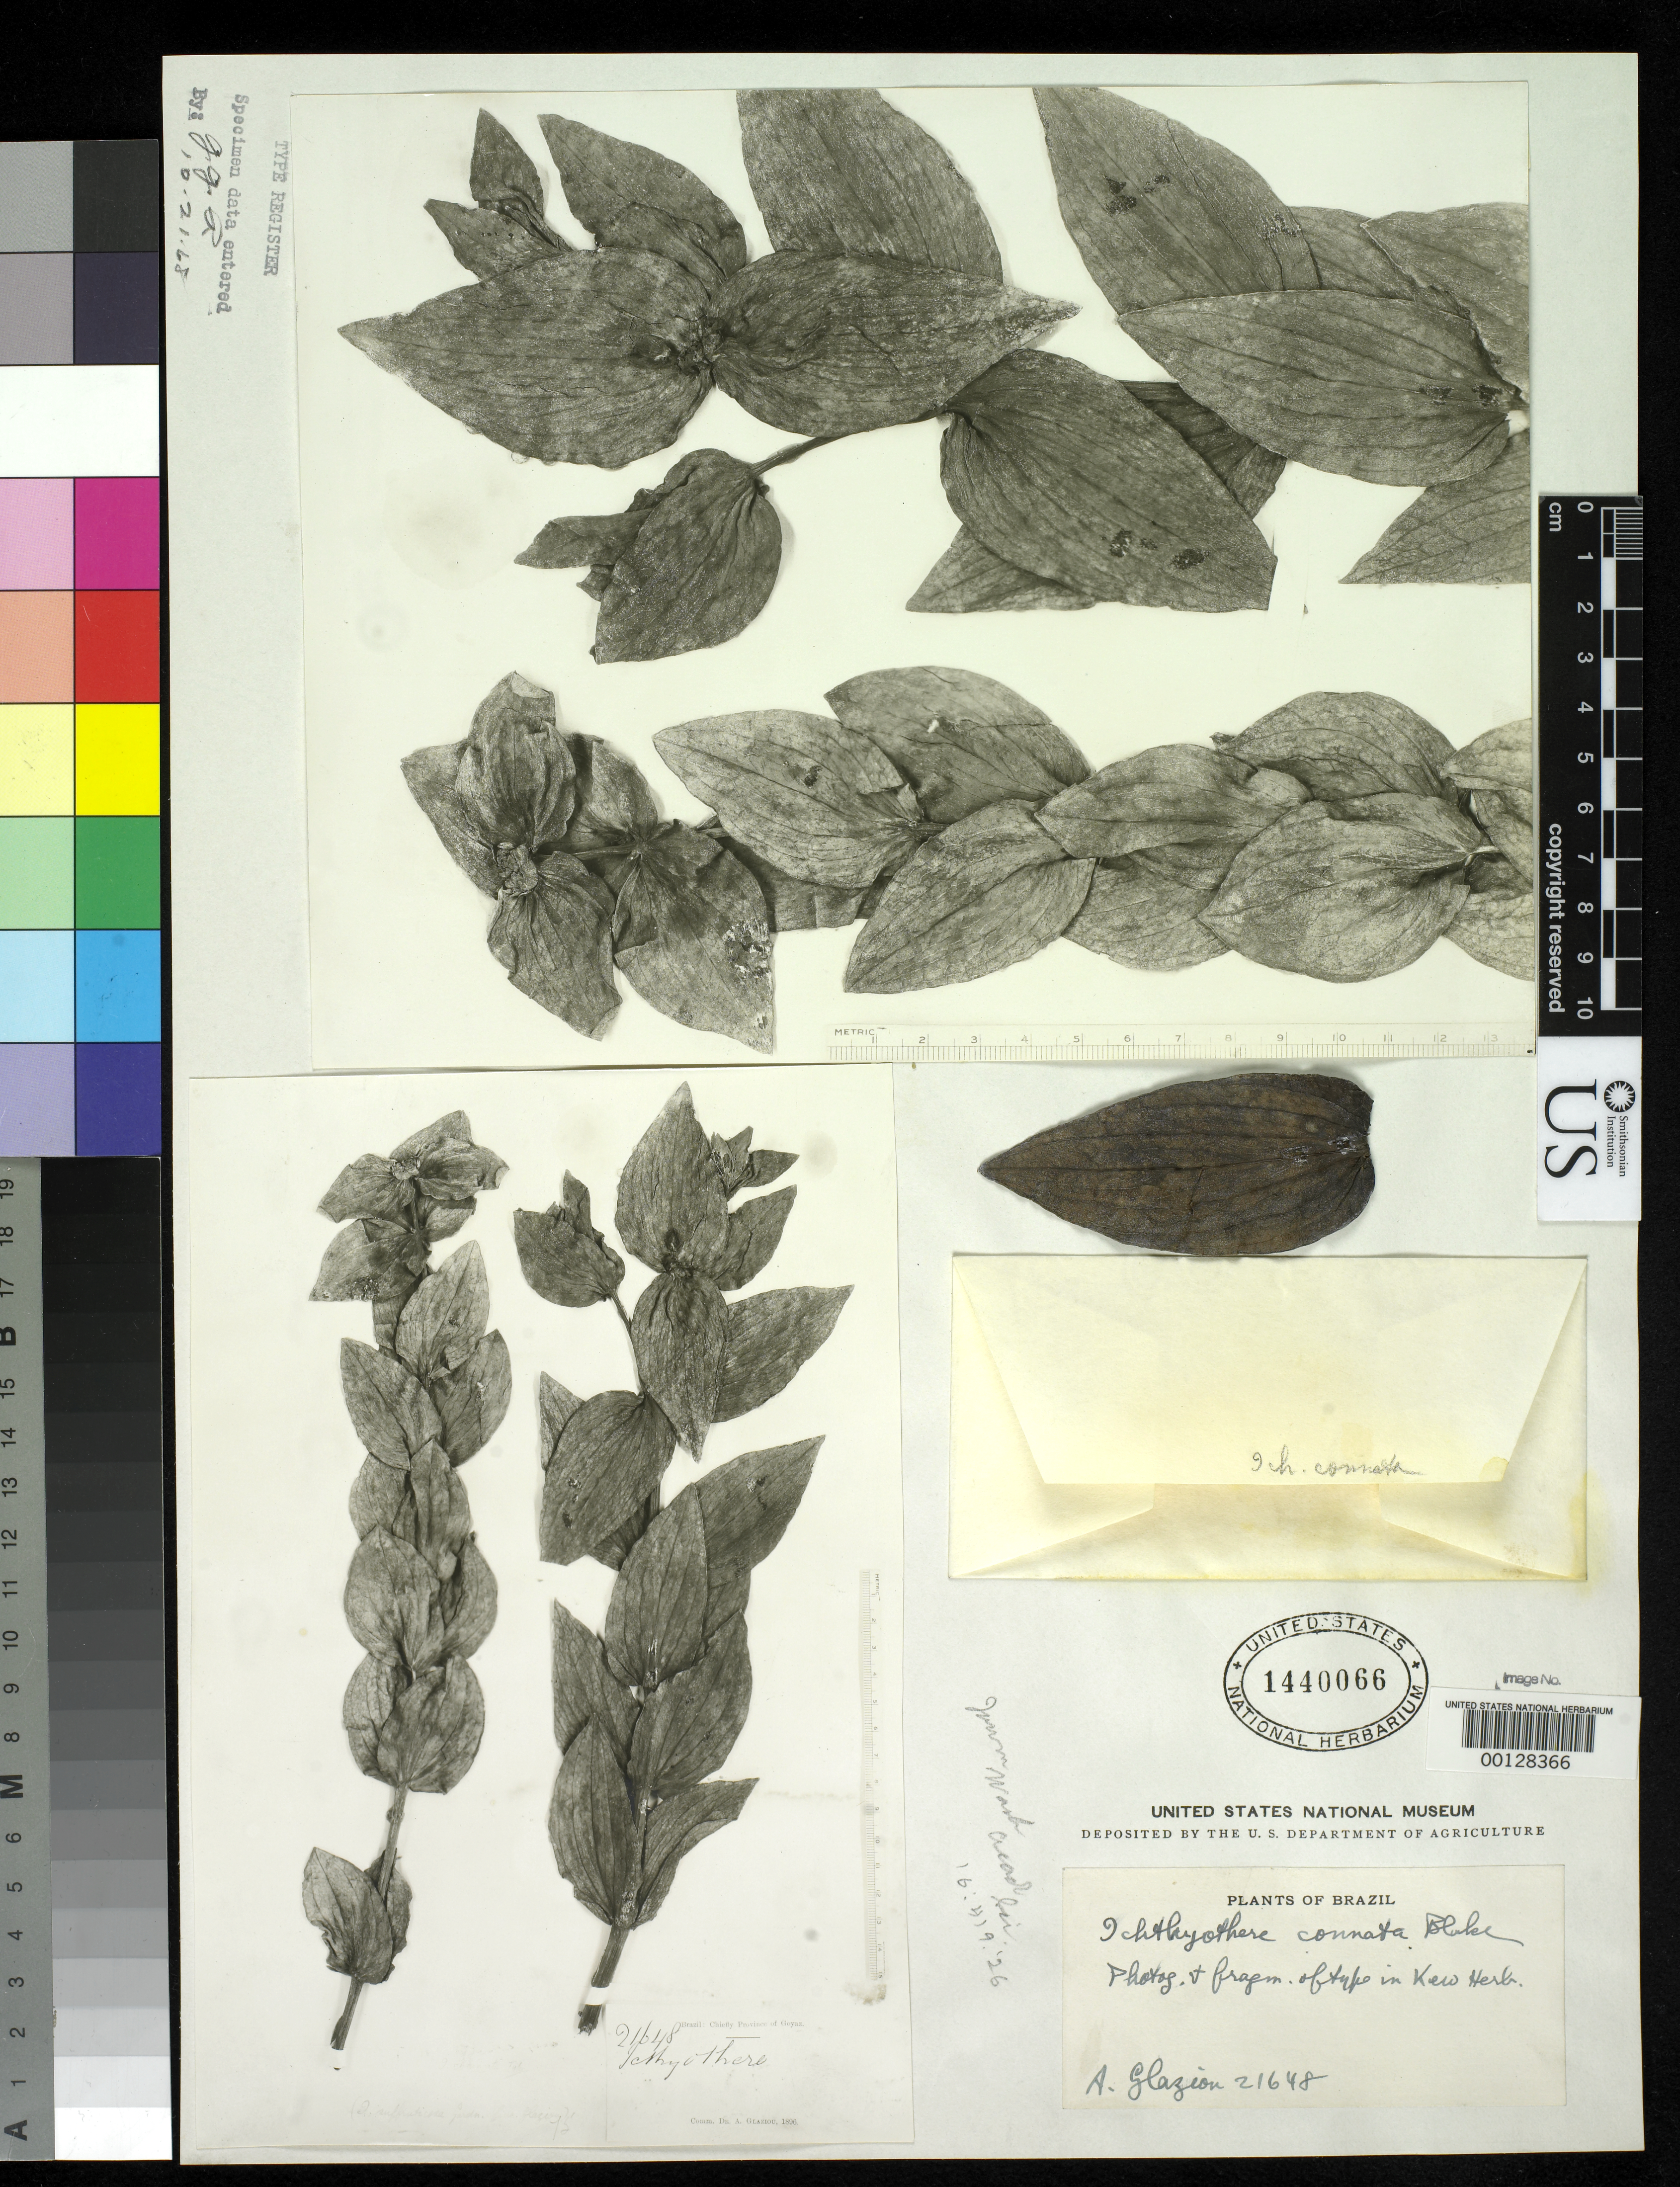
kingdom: Plantae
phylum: Tracheophyta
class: Magnoliopsida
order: Asterales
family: Asteraceae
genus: Ichthyothere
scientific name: Ichthyothere connata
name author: S.F. Blake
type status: Type Fragment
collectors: A. F. M. Glaziou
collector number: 21648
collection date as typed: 1896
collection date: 1896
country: Brazil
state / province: Goiás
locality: Inter Porto Imperial et Lunie, ad flum Tocantins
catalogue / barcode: US 1440066